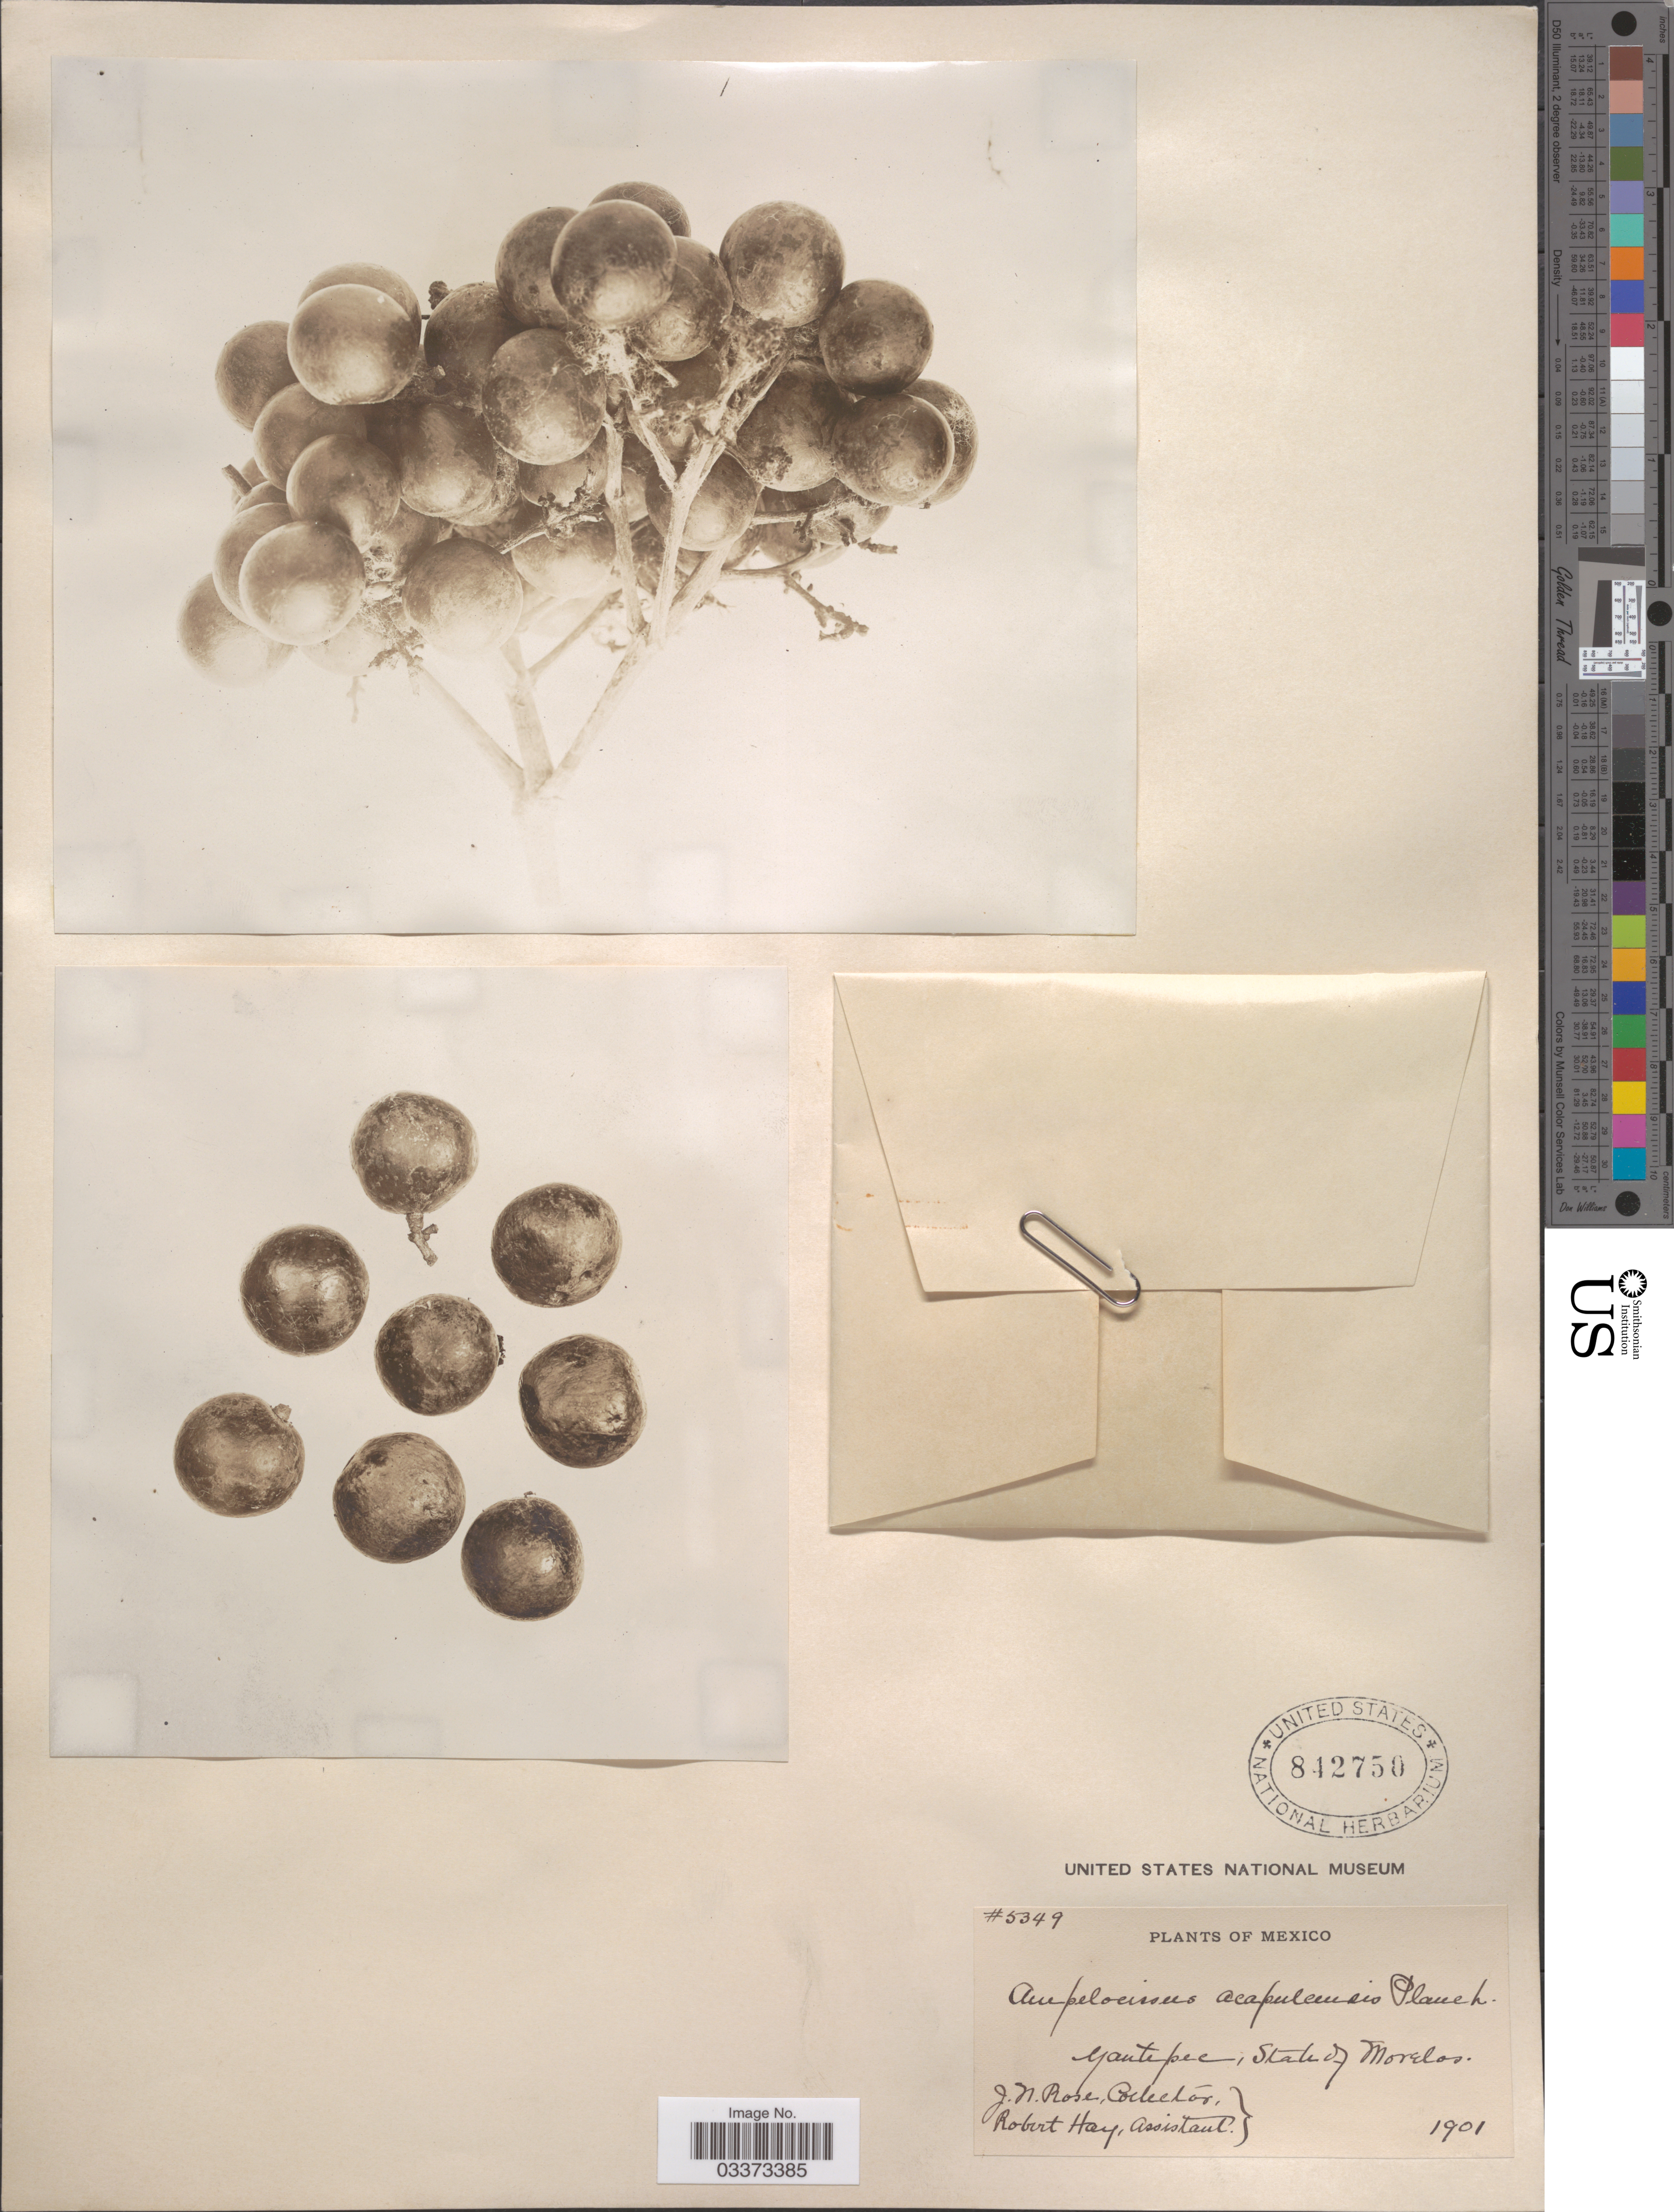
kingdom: Plantae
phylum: Tracheophyta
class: Magnoliopsida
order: Vitales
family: Vitaceae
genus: Ampelocissus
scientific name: Ampelocissus acapulcensis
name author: (Kunth) Planch.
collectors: J. N. Rose & R. Hay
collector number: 5349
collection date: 1901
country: Mexico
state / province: Morelos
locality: Yantepec.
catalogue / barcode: US 842750